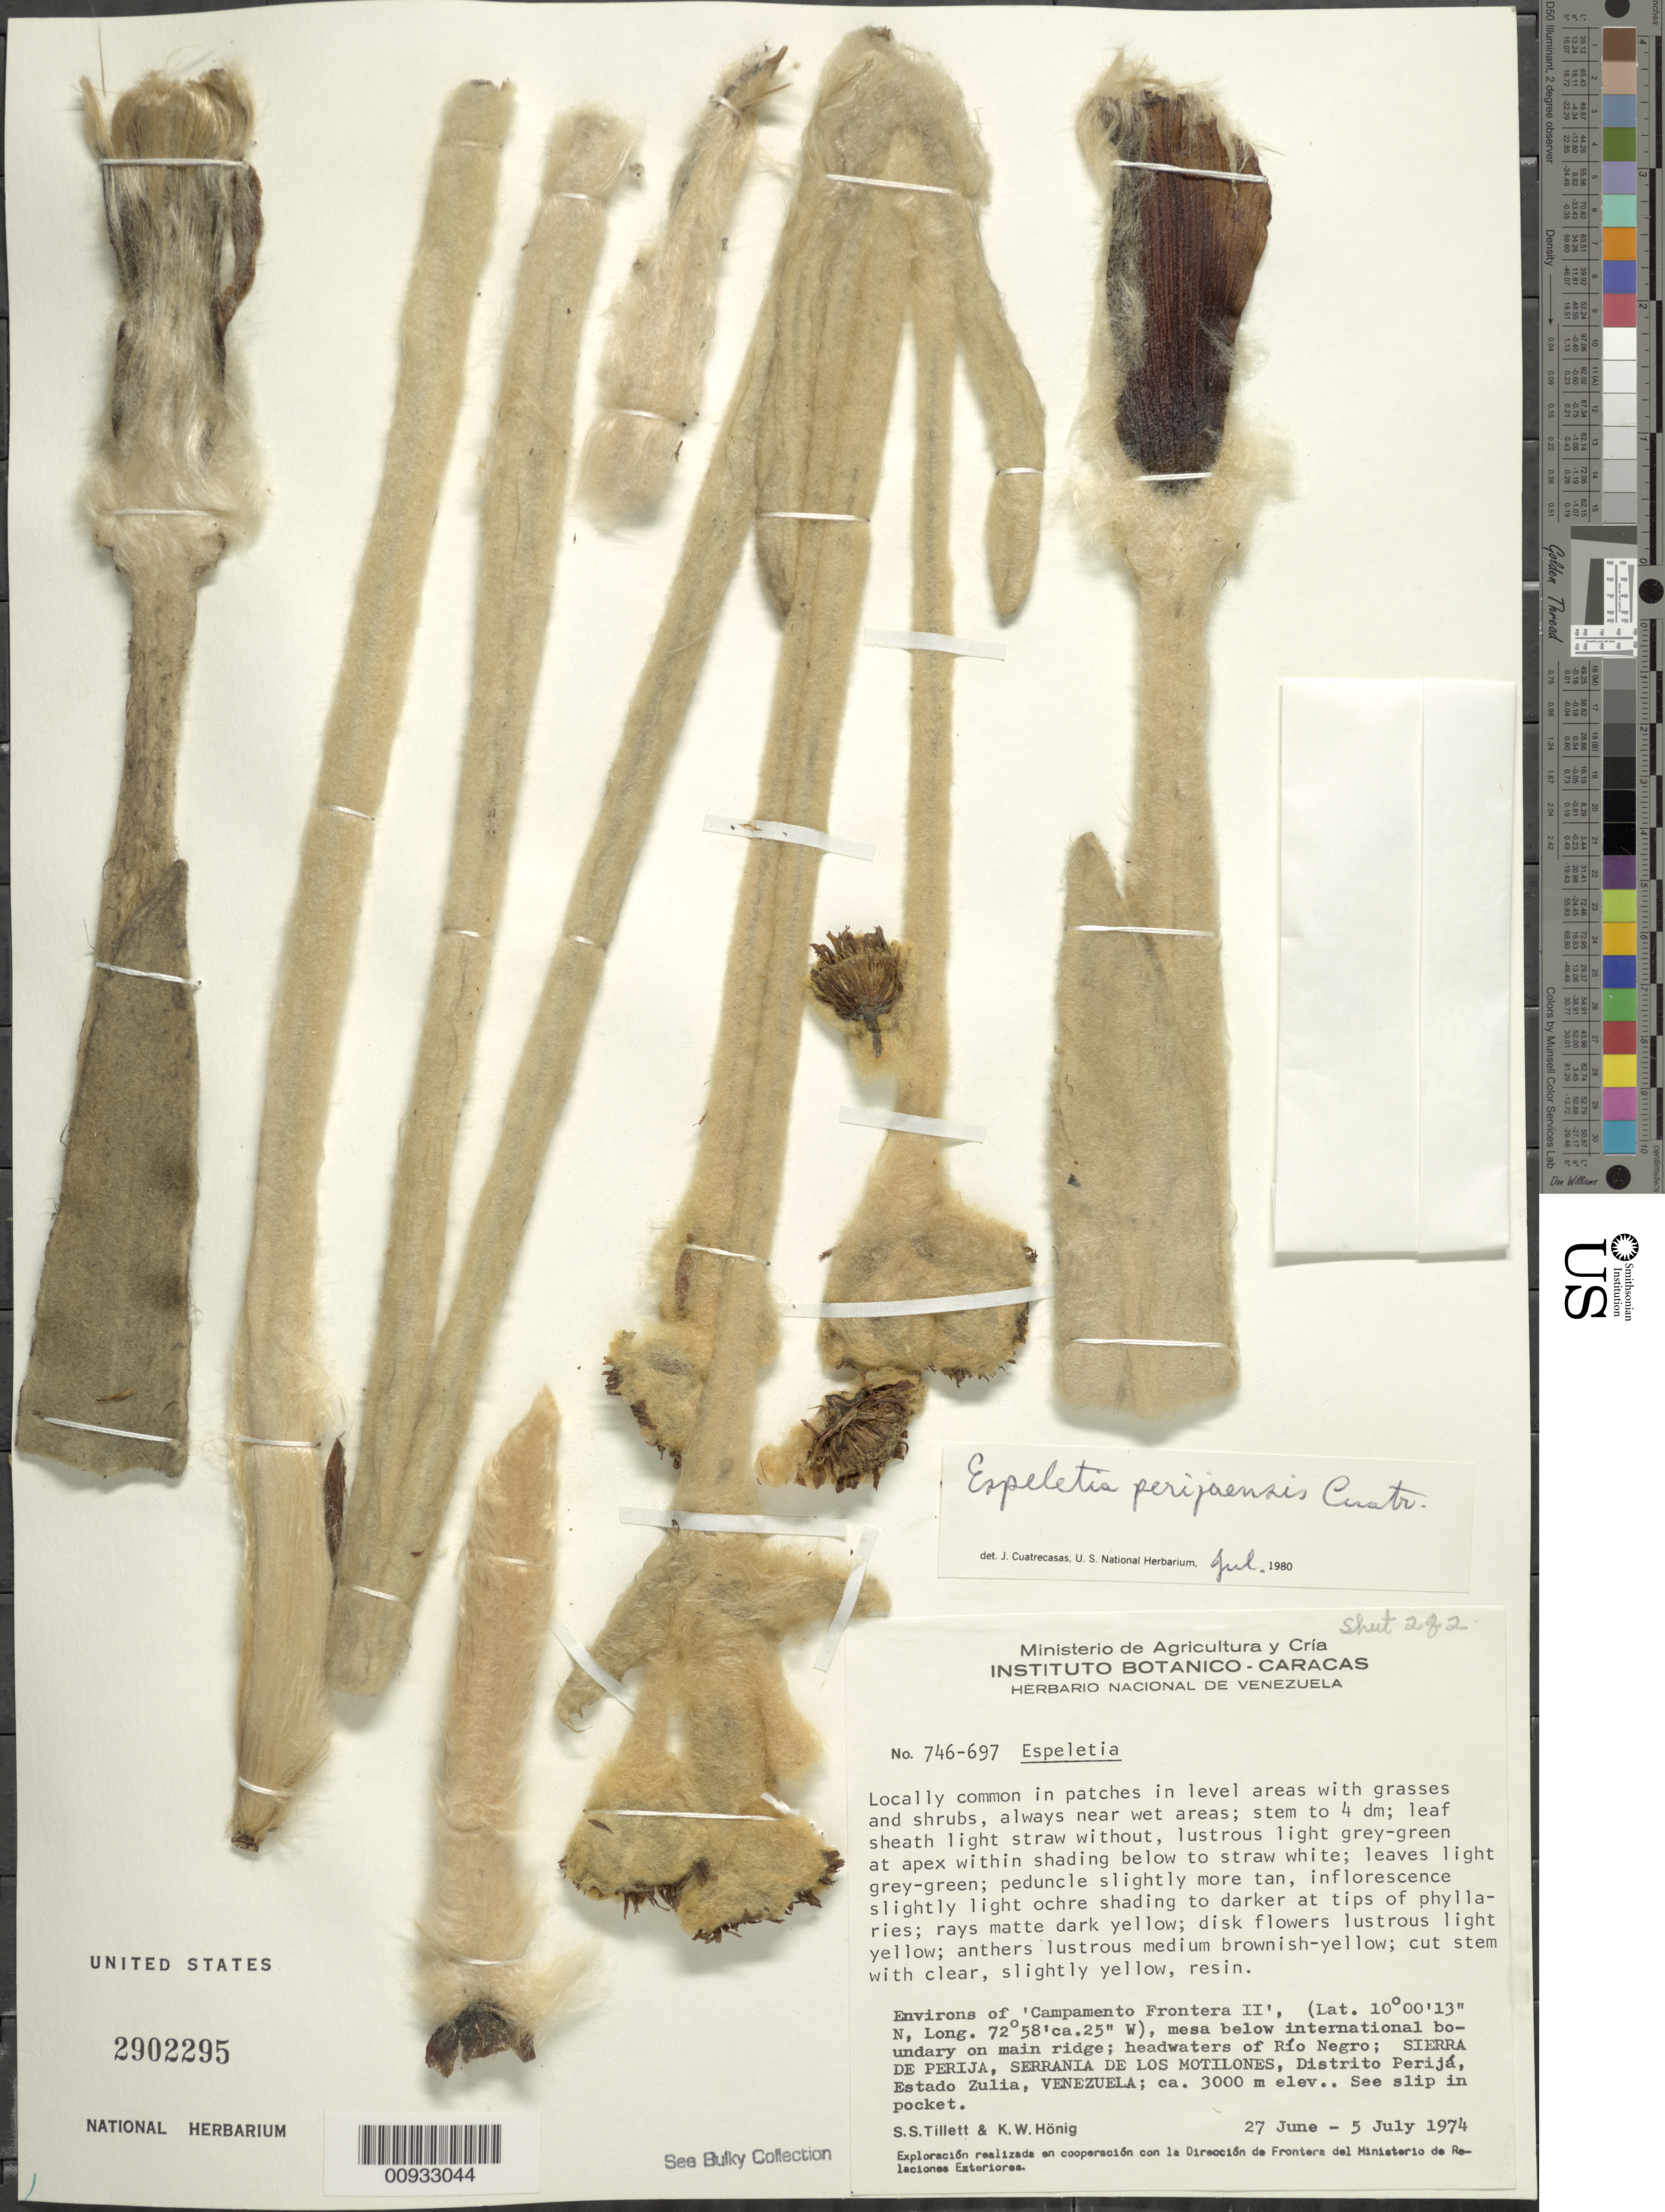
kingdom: Plantae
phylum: Tracheophyta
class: Magnoliopsida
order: Asterales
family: Asteraceae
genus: Espeletia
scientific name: Espeletia perijaensis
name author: Cuatrec.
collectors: S. S. Tillett & K. Hönig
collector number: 746-697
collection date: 1974-06-27/1974-07-05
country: Venezuela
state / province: Zulia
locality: Environs of Campamento Frontera II', headwaters of Rio Negro Sierra de Perija, Serrania de Los Motilones, Distrito Perija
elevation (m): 3000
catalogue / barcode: US 2902295